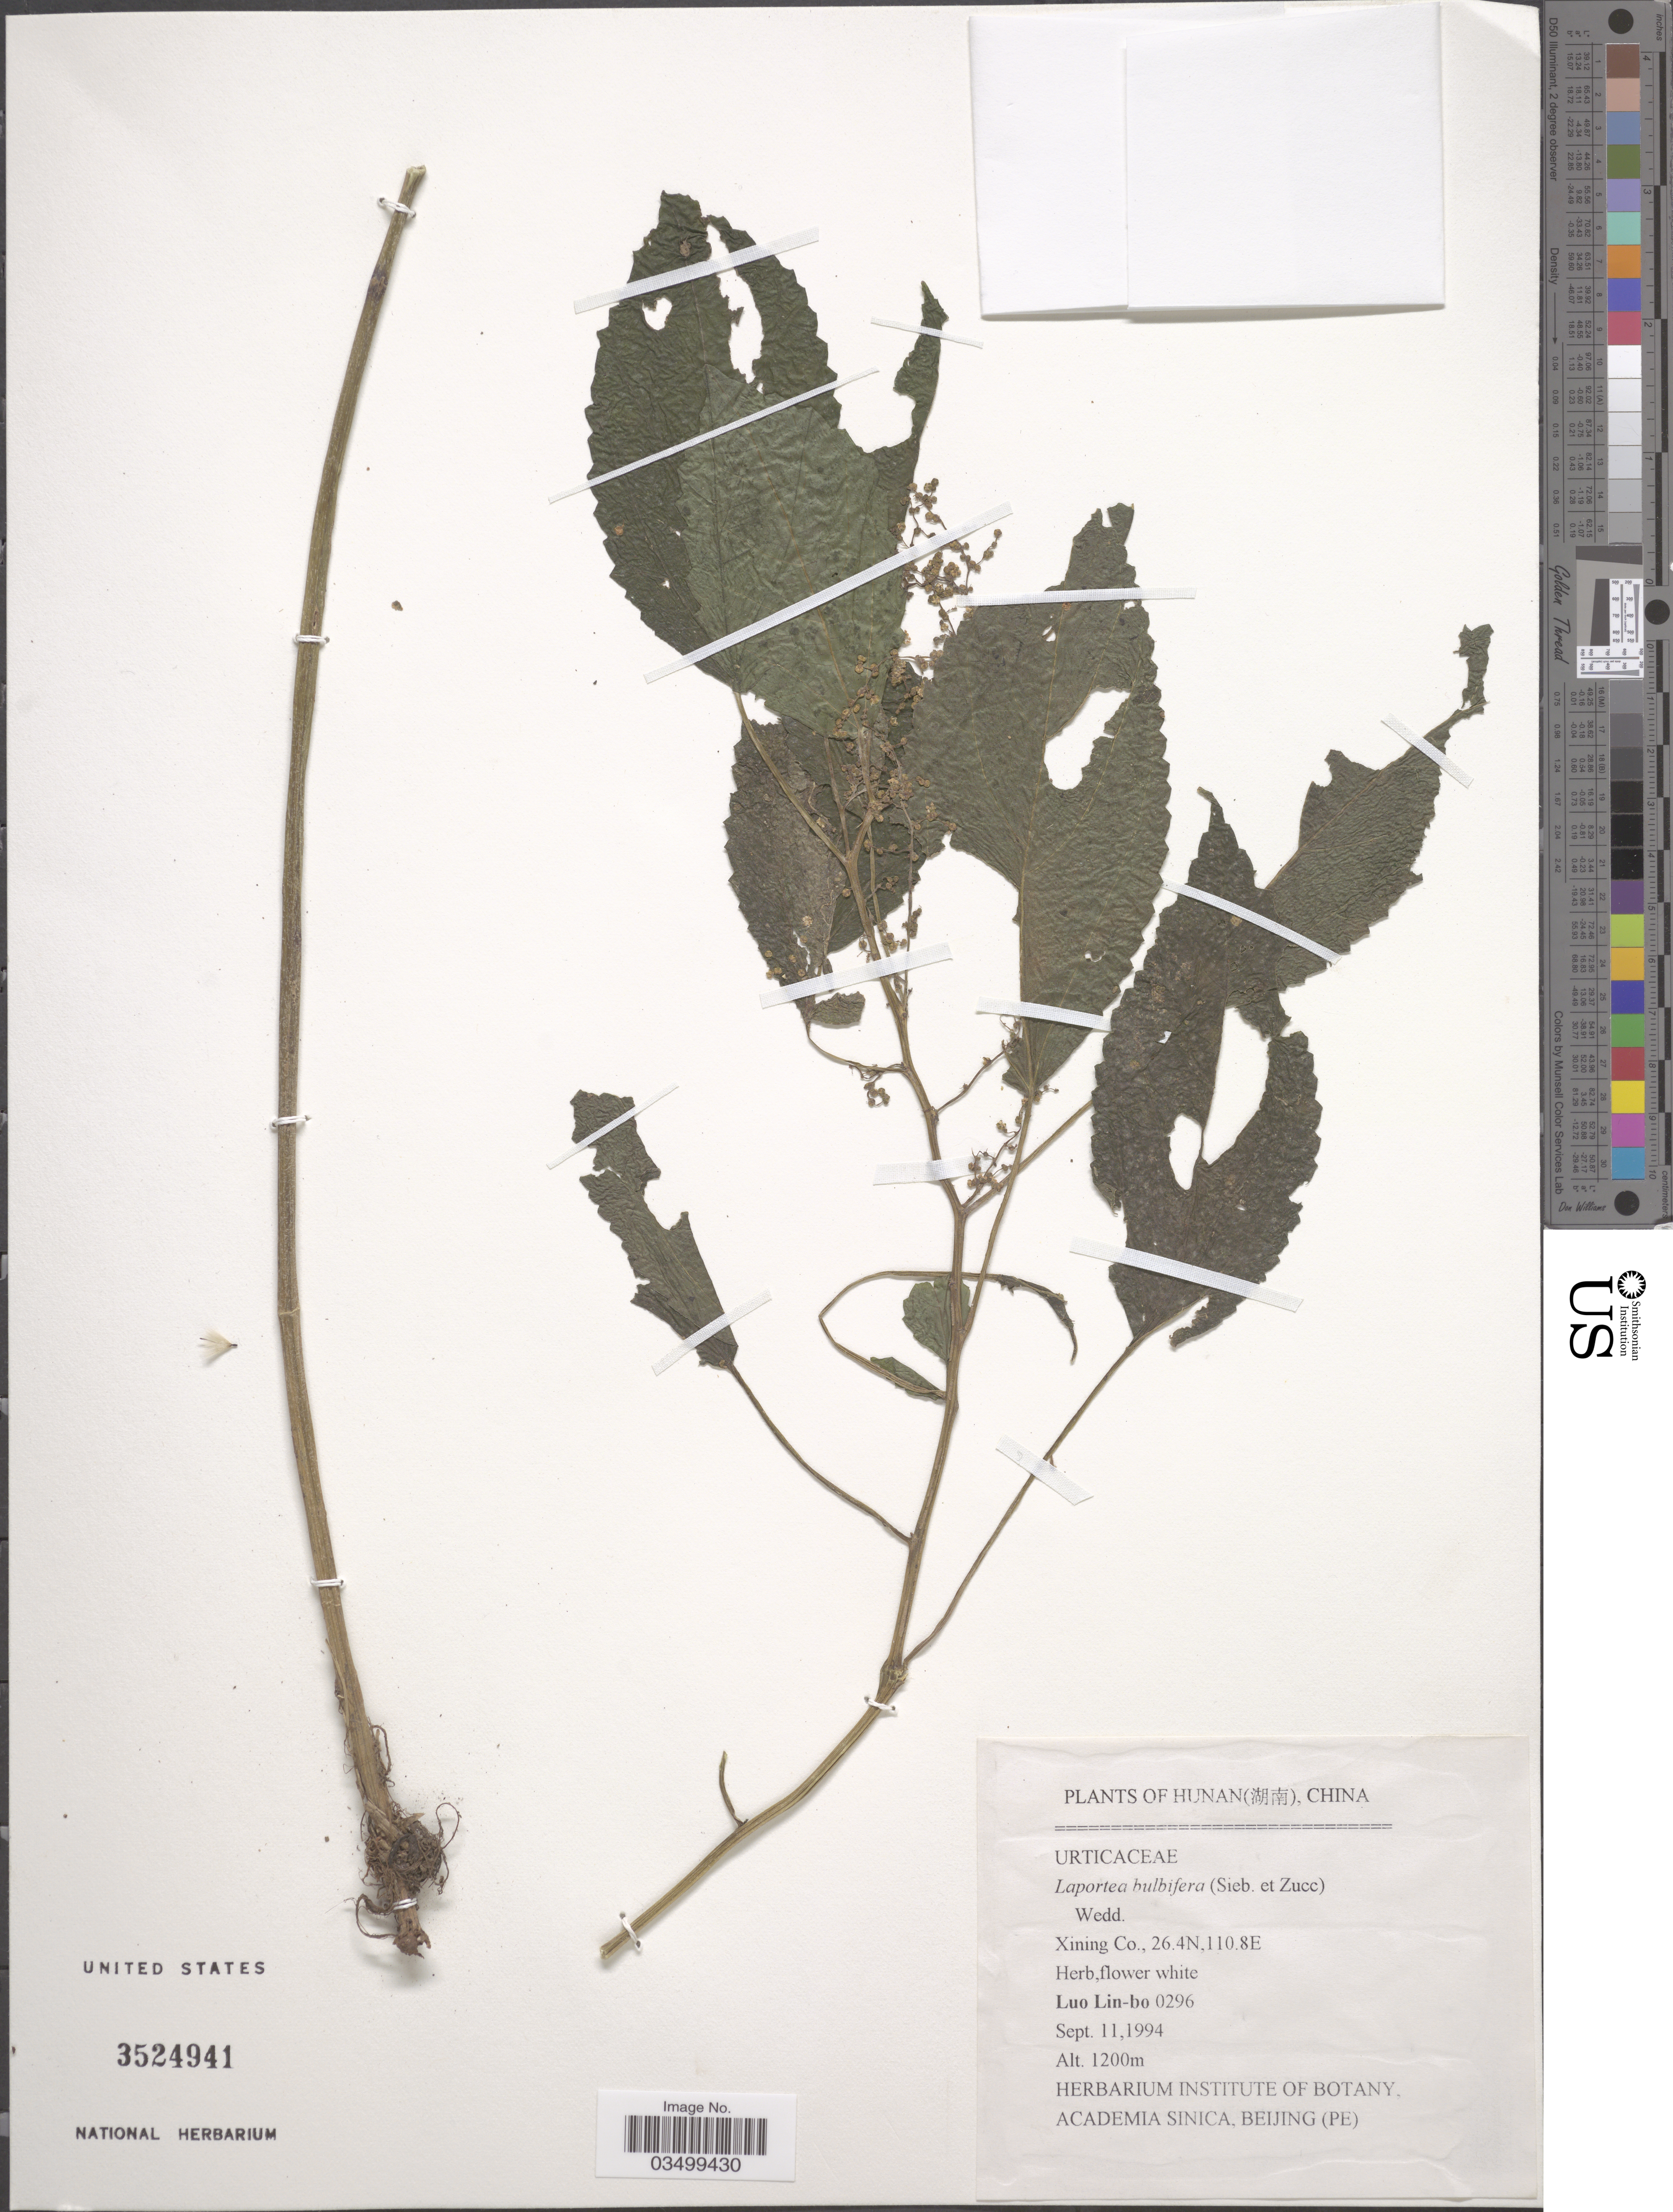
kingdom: Plantae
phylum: Tracheophyta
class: Magnoliopsida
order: Rosales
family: Urticaceae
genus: Laportea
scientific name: Laportea bulbifera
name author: (Siebold & Zucc.) Wedd.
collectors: L. Lin-bo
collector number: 0296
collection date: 1994-09-11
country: China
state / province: Hunan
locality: Xining Co.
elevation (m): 1200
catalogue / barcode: US 3524941